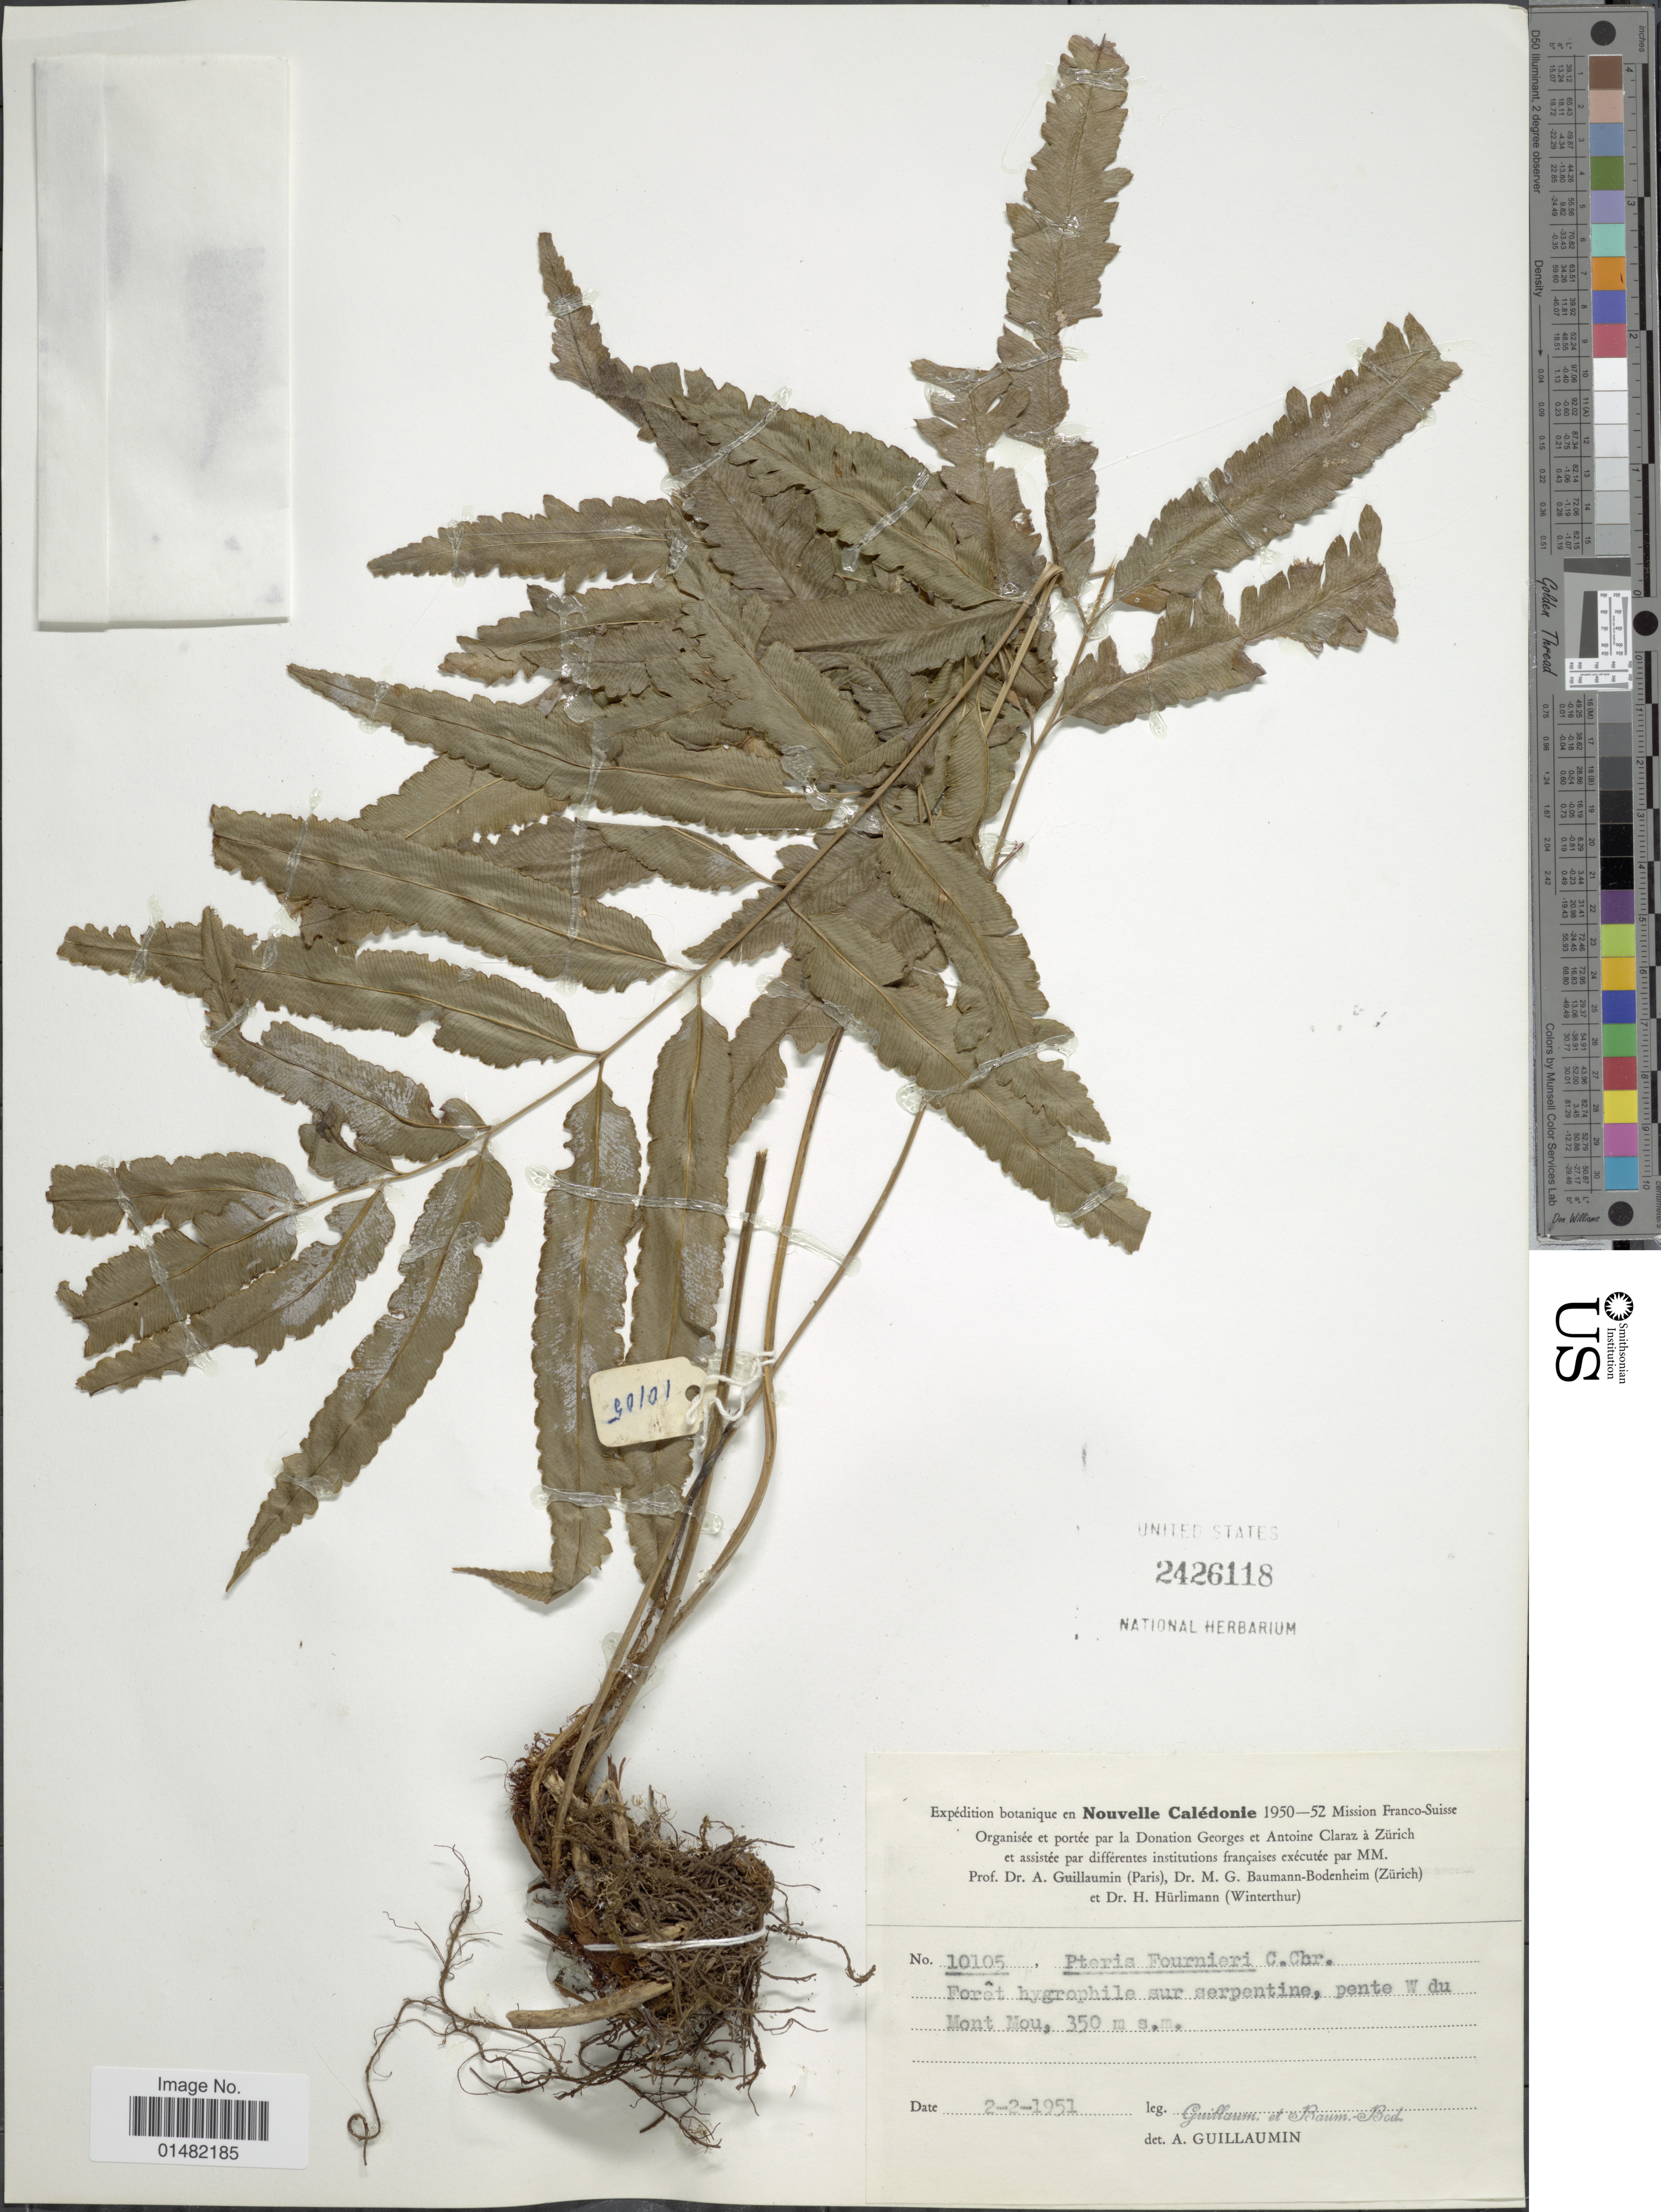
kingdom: Plantae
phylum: Tracheophyta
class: Polypodiopsida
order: Polypodiales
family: Pteridaceae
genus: Pteris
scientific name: Pteris balansae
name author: E. Fourn.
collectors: Guillaumin & M. G. Baumann-Bodenheim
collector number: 10105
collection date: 1951-02-02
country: New Caledonia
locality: Forêt hygrophile sur serpentine, pente W du Mont Mou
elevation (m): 350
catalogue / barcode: US 2426118